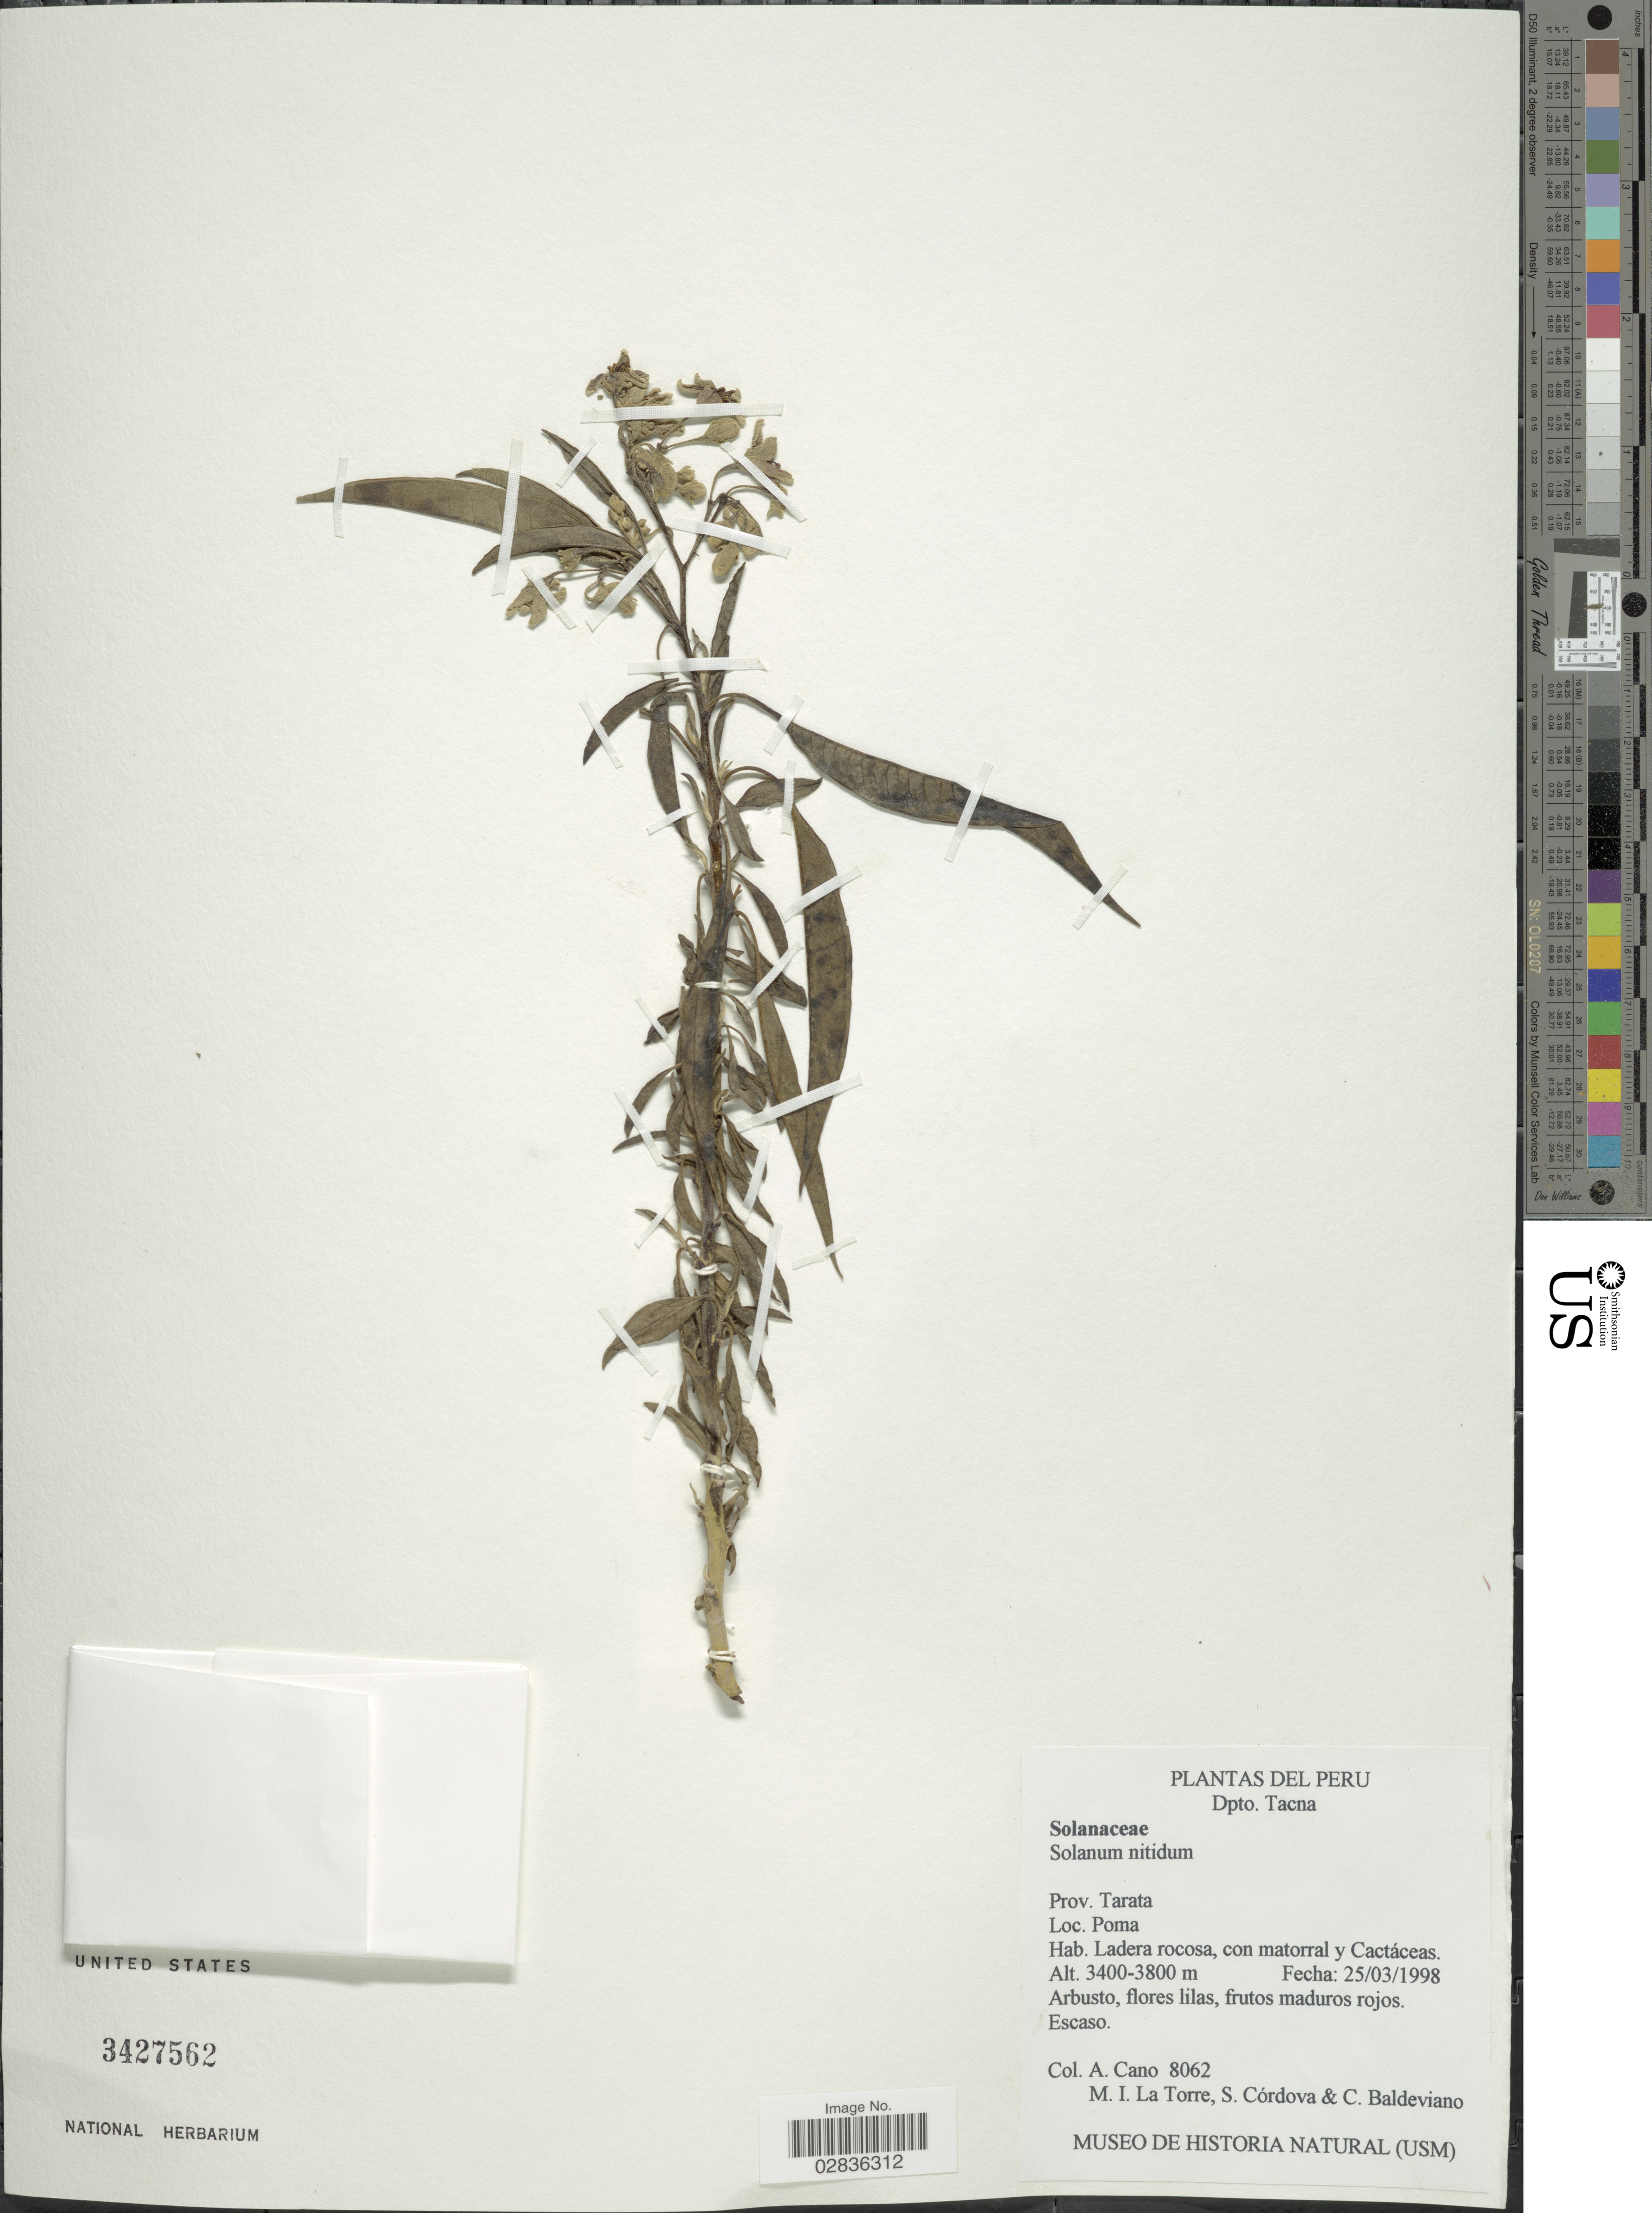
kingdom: Plantae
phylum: Tracheophyta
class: Magnoliopsida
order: Solanales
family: Solanaceae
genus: Solanum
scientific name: Solanum nitidum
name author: Ruiz & Pav.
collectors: A. Cano, M. Torre, S. Cordova & C. Baldeviano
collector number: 8062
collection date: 1998-03-25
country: Peru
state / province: Tacna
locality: Dpto. Tacna. Prov. Tarata. Poma. Ladera rocosa, con matorral y Cactáceas.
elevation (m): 3400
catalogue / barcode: US 3427562